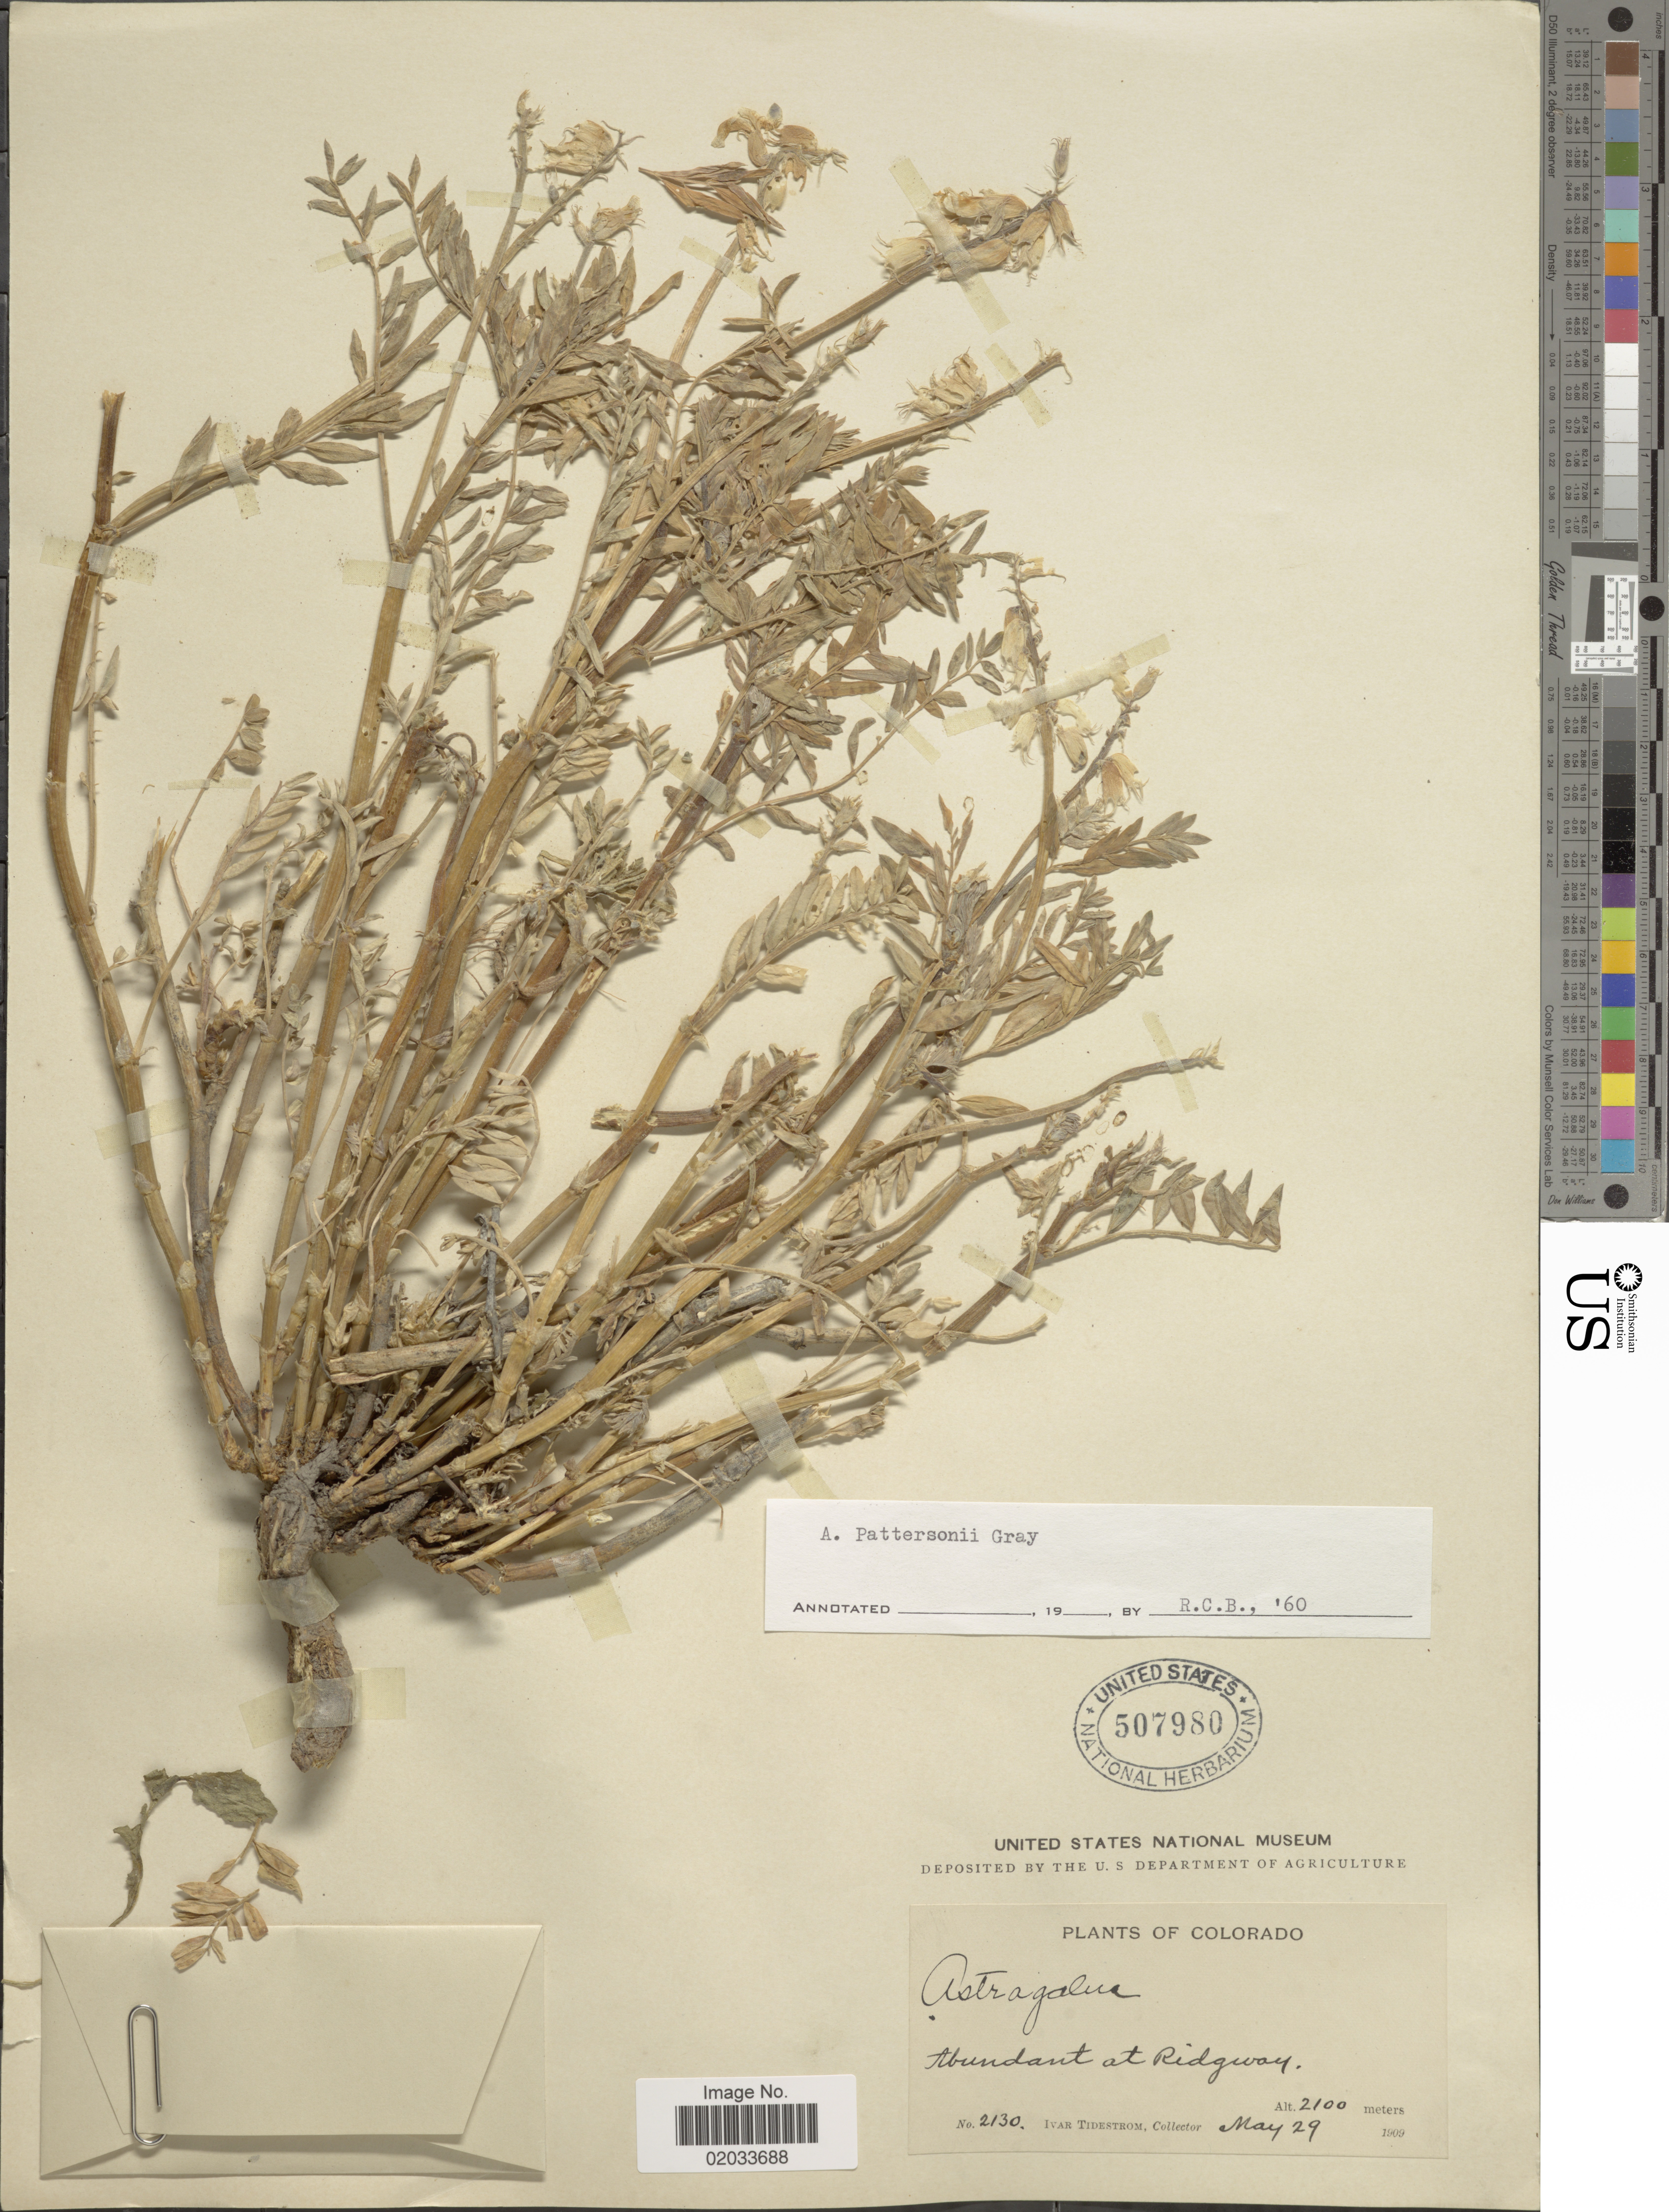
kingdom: Plantae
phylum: Tracheophyta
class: Magnoliopsida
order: Fabales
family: Fabaceae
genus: Astragalus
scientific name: Astragalus pattersonii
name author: (A. Gray) A. Gray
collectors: I. F. Tidestrom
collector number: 2130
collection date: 1909-05-29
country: United States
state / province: Colorado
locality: Abundant at Ridgway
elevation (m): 2100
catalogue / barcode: US 507980